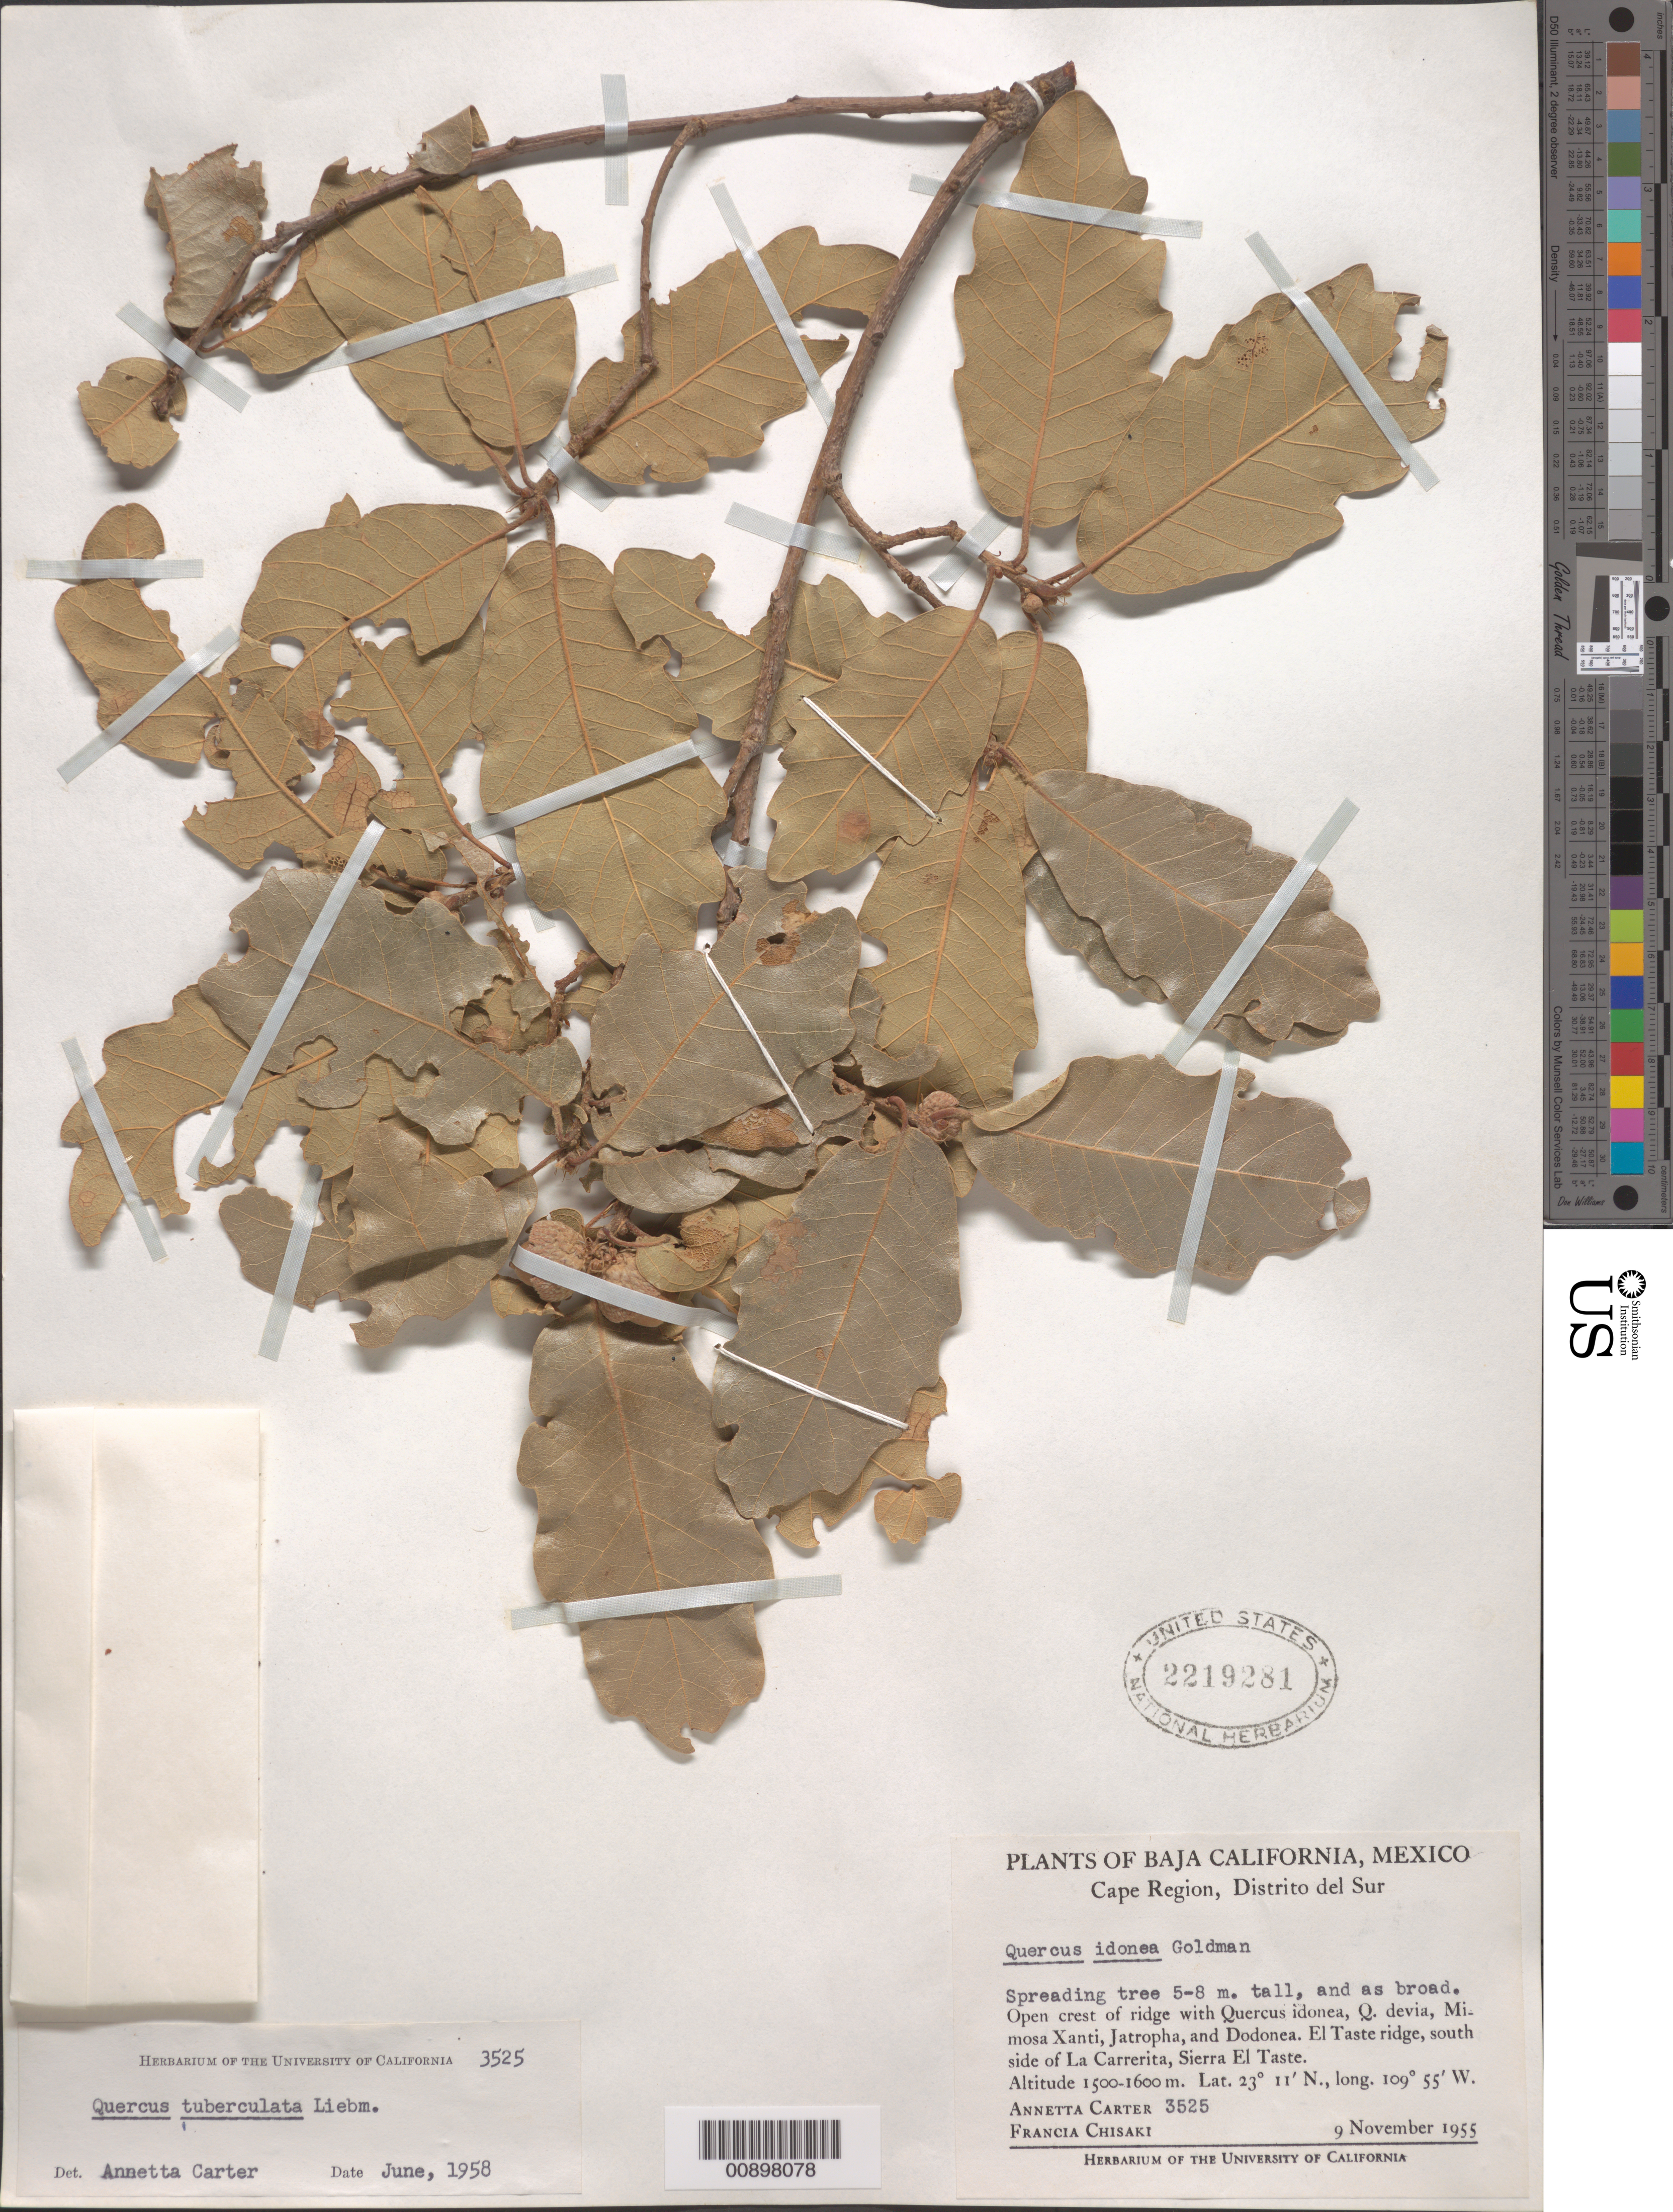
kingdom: Plantae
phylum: Tracheophyta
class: Magnoliopsida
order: Fagales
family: Fagaceae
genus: Quercus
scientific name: Quercus tuberculata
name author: Liebm.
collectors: A. Carter & F. Chisaki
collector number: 3525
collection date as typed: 09 Nov 1955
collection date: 1955-11-09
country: Mexico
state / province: Baja California Sur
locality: El Taste ridge, south side of La Carreterita, Sierra El Taste. Baja California. Cape Region, Distrito Sur.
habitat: Open crest of ridge with Quercus idonea, Q. devia, Mimosa Xanti, Jatropha, and Dodonea.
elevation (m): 1600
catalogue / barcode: US 2219281